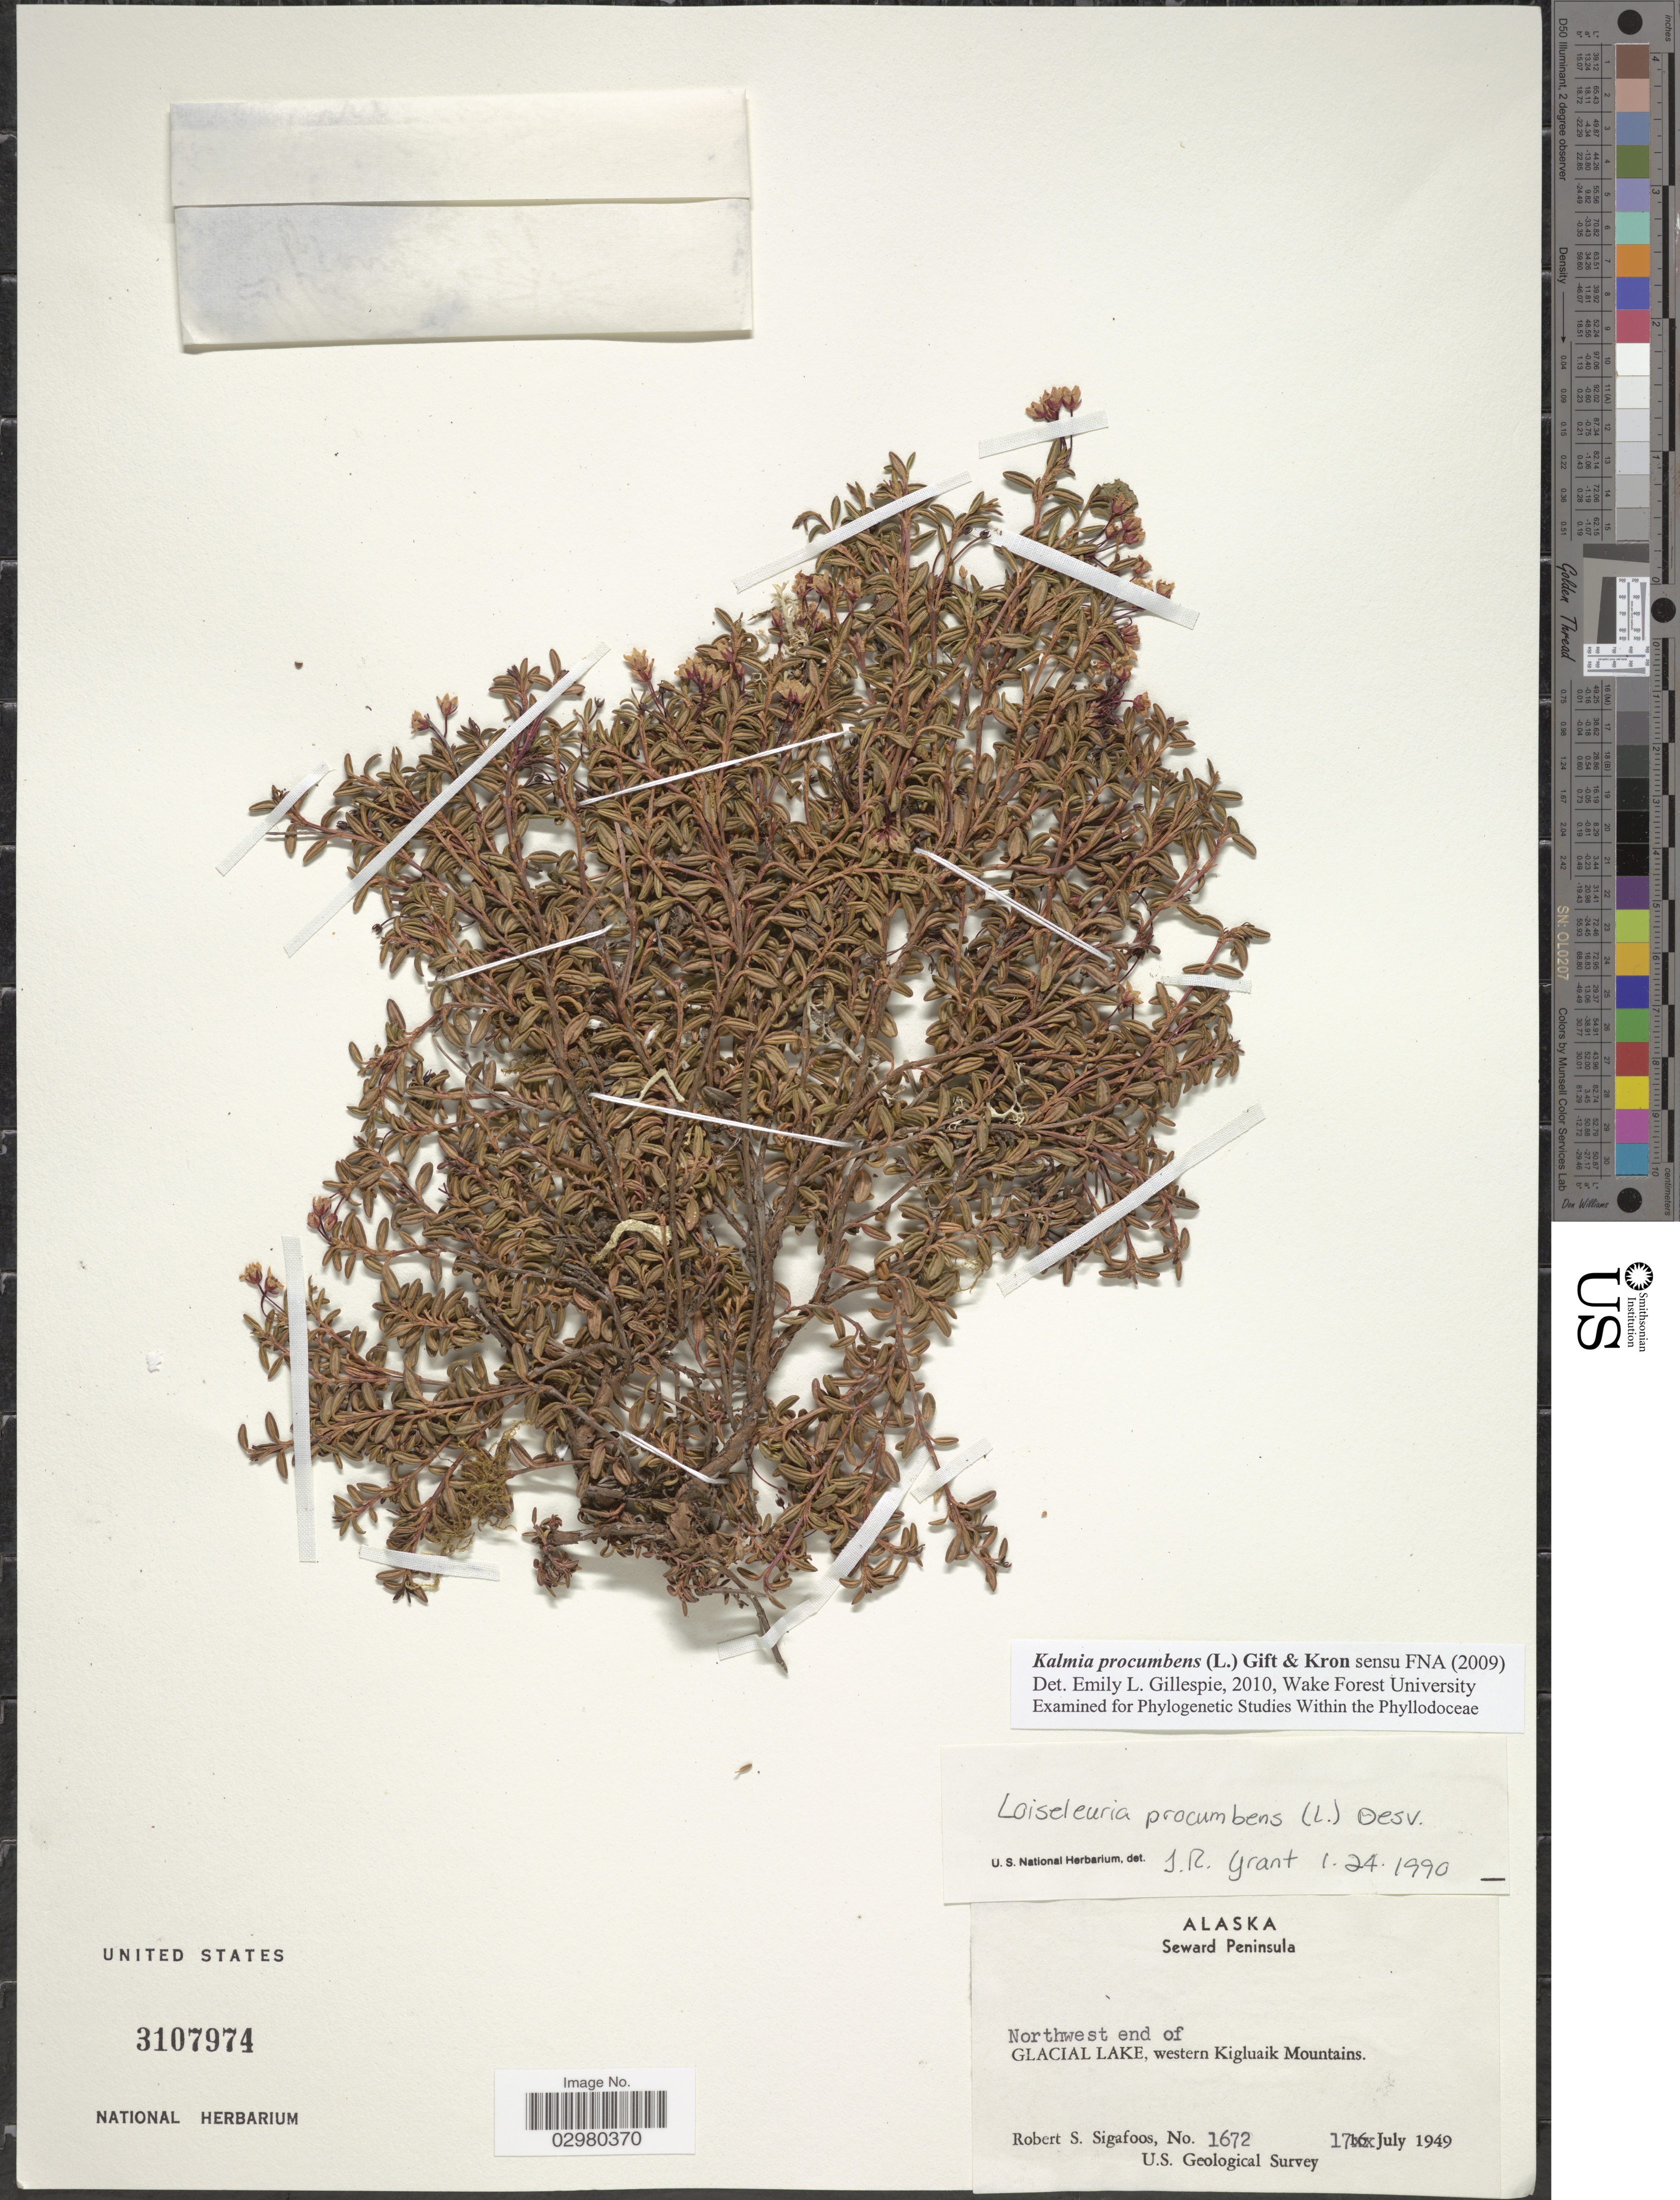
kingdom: Plantae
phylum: Tracheophyta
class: Magnoliopsida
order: Ericales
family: Ericaceae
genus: Loiseleuria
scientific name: Loiseleuria procumbens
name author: (L.) Desv.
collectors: R. Sigafoos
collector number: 1672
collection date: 1949-07-17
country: United States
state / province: Alaska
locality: Seward Peninsula. Northwest end of Glacial Lake, western Kigluaik Mountains.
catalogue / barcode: US 3107974